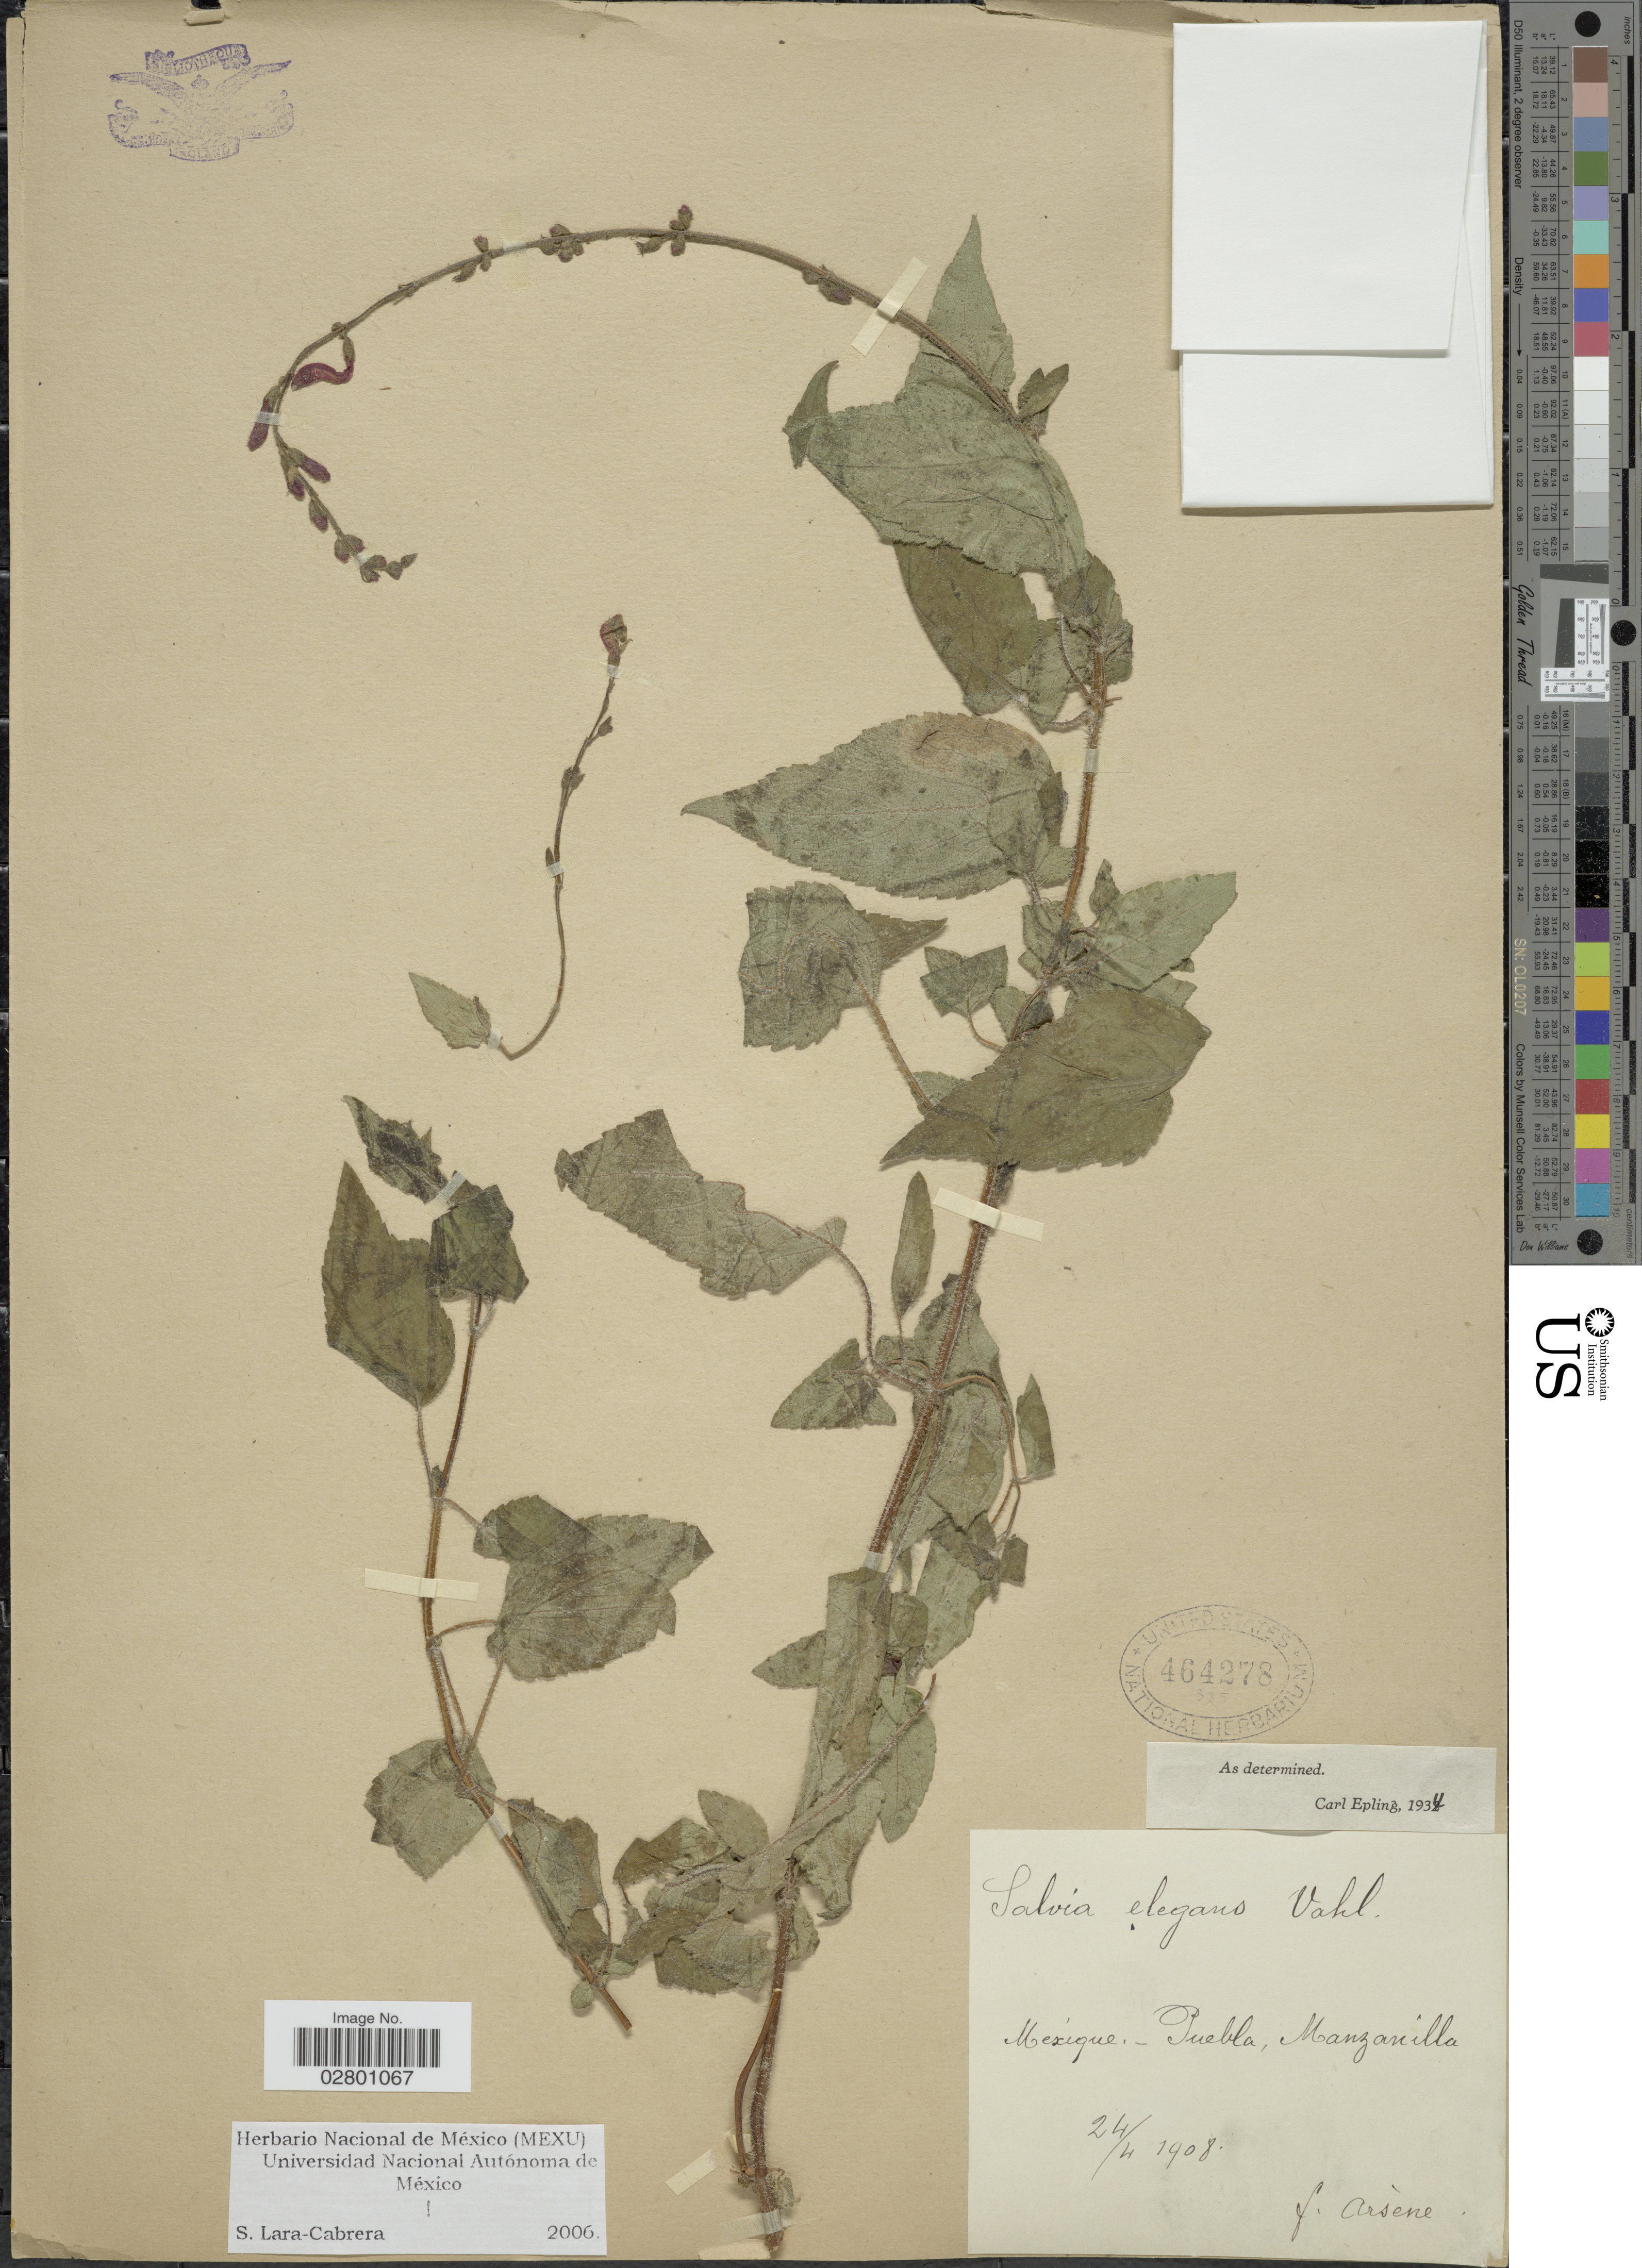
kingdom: Plantae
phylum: Tracheophyta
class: Magnoliopsida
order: Lamiales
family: Lamiaceae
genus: Salvia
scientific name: Salvia elegans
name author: Vahl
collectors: F. Arsène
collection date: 1908-04-24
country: Mexico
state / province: Puebla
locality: Mexique, Manzanilla.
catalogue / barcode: US 464278